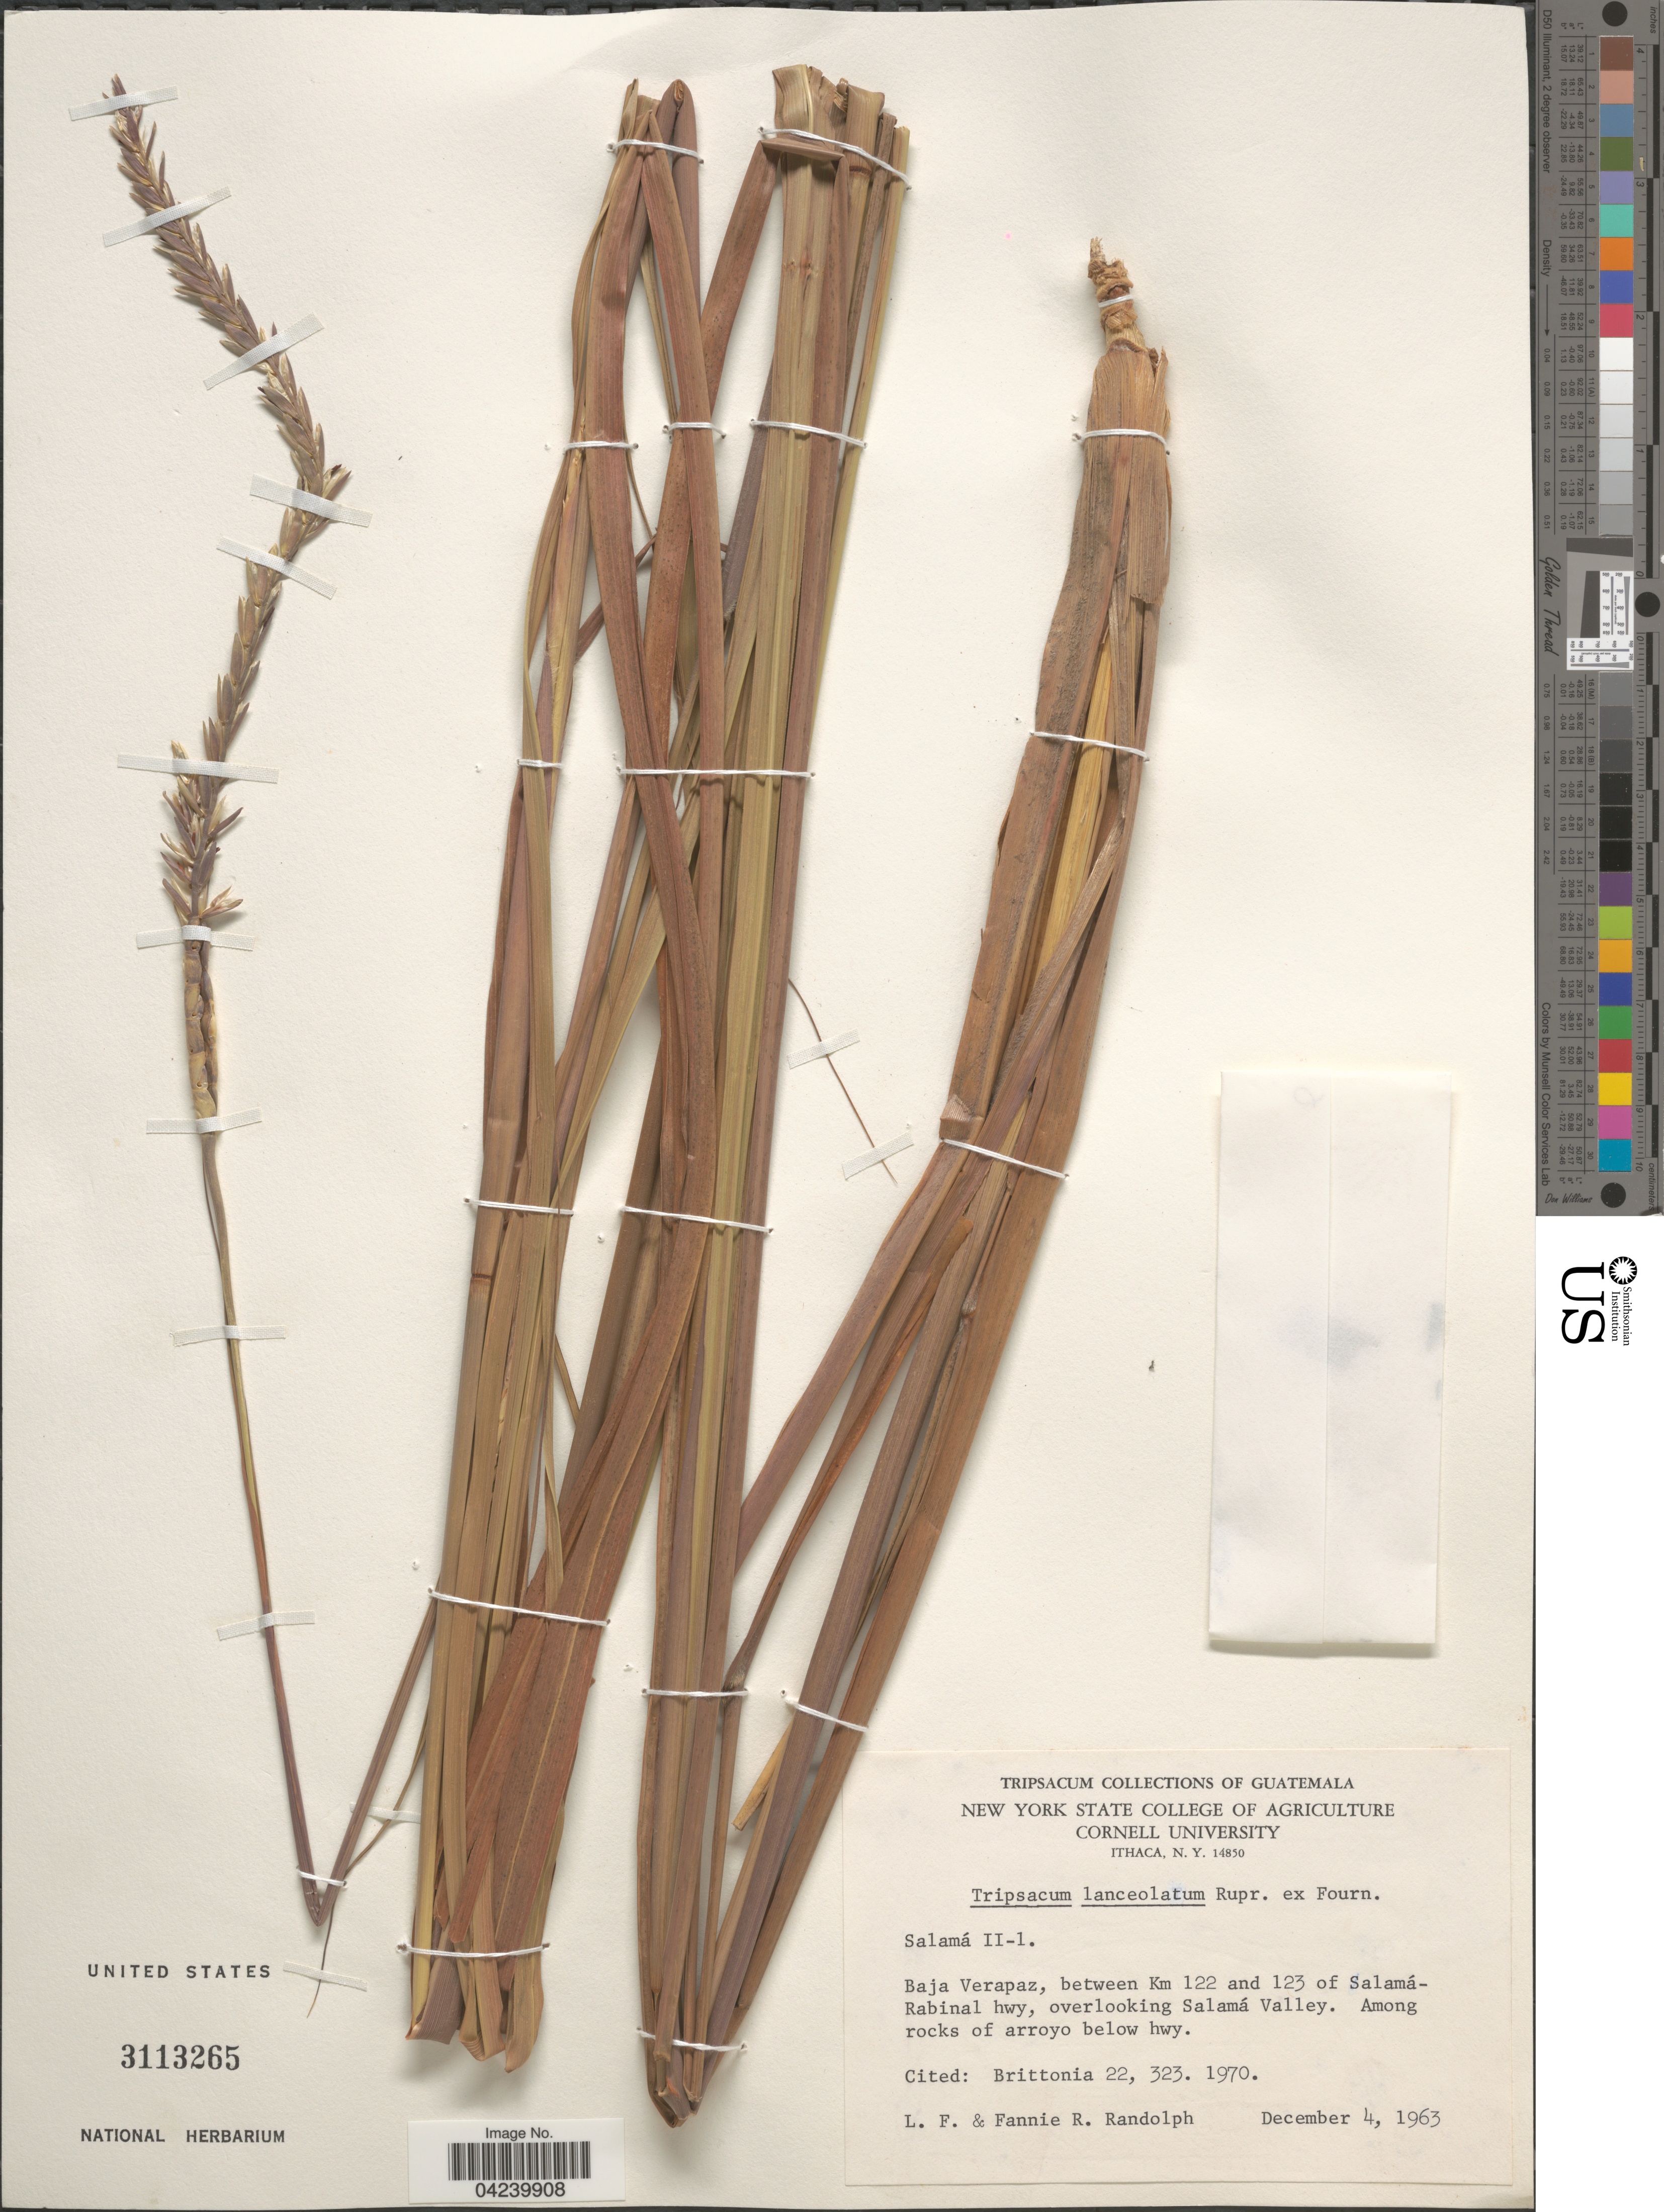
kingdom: Plantae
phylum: Tracheophyta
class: Liliopsida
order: Poales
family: Poaceae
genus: Tripsacum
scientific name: Tripsacum lanceolatum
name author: Rupr. ex E. Fourn.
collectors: L. F. Randolph & F. Randolph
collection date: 1963-12-04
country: Guatemala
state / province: Baja Verapaz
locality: Salamá II-1 [unsure placement] Between Km 122 and 123 of Salamá-Rabinal hwy, overlooking Salamá valley. Among rocks of arroyo below hwy.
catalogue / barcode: US 3113265